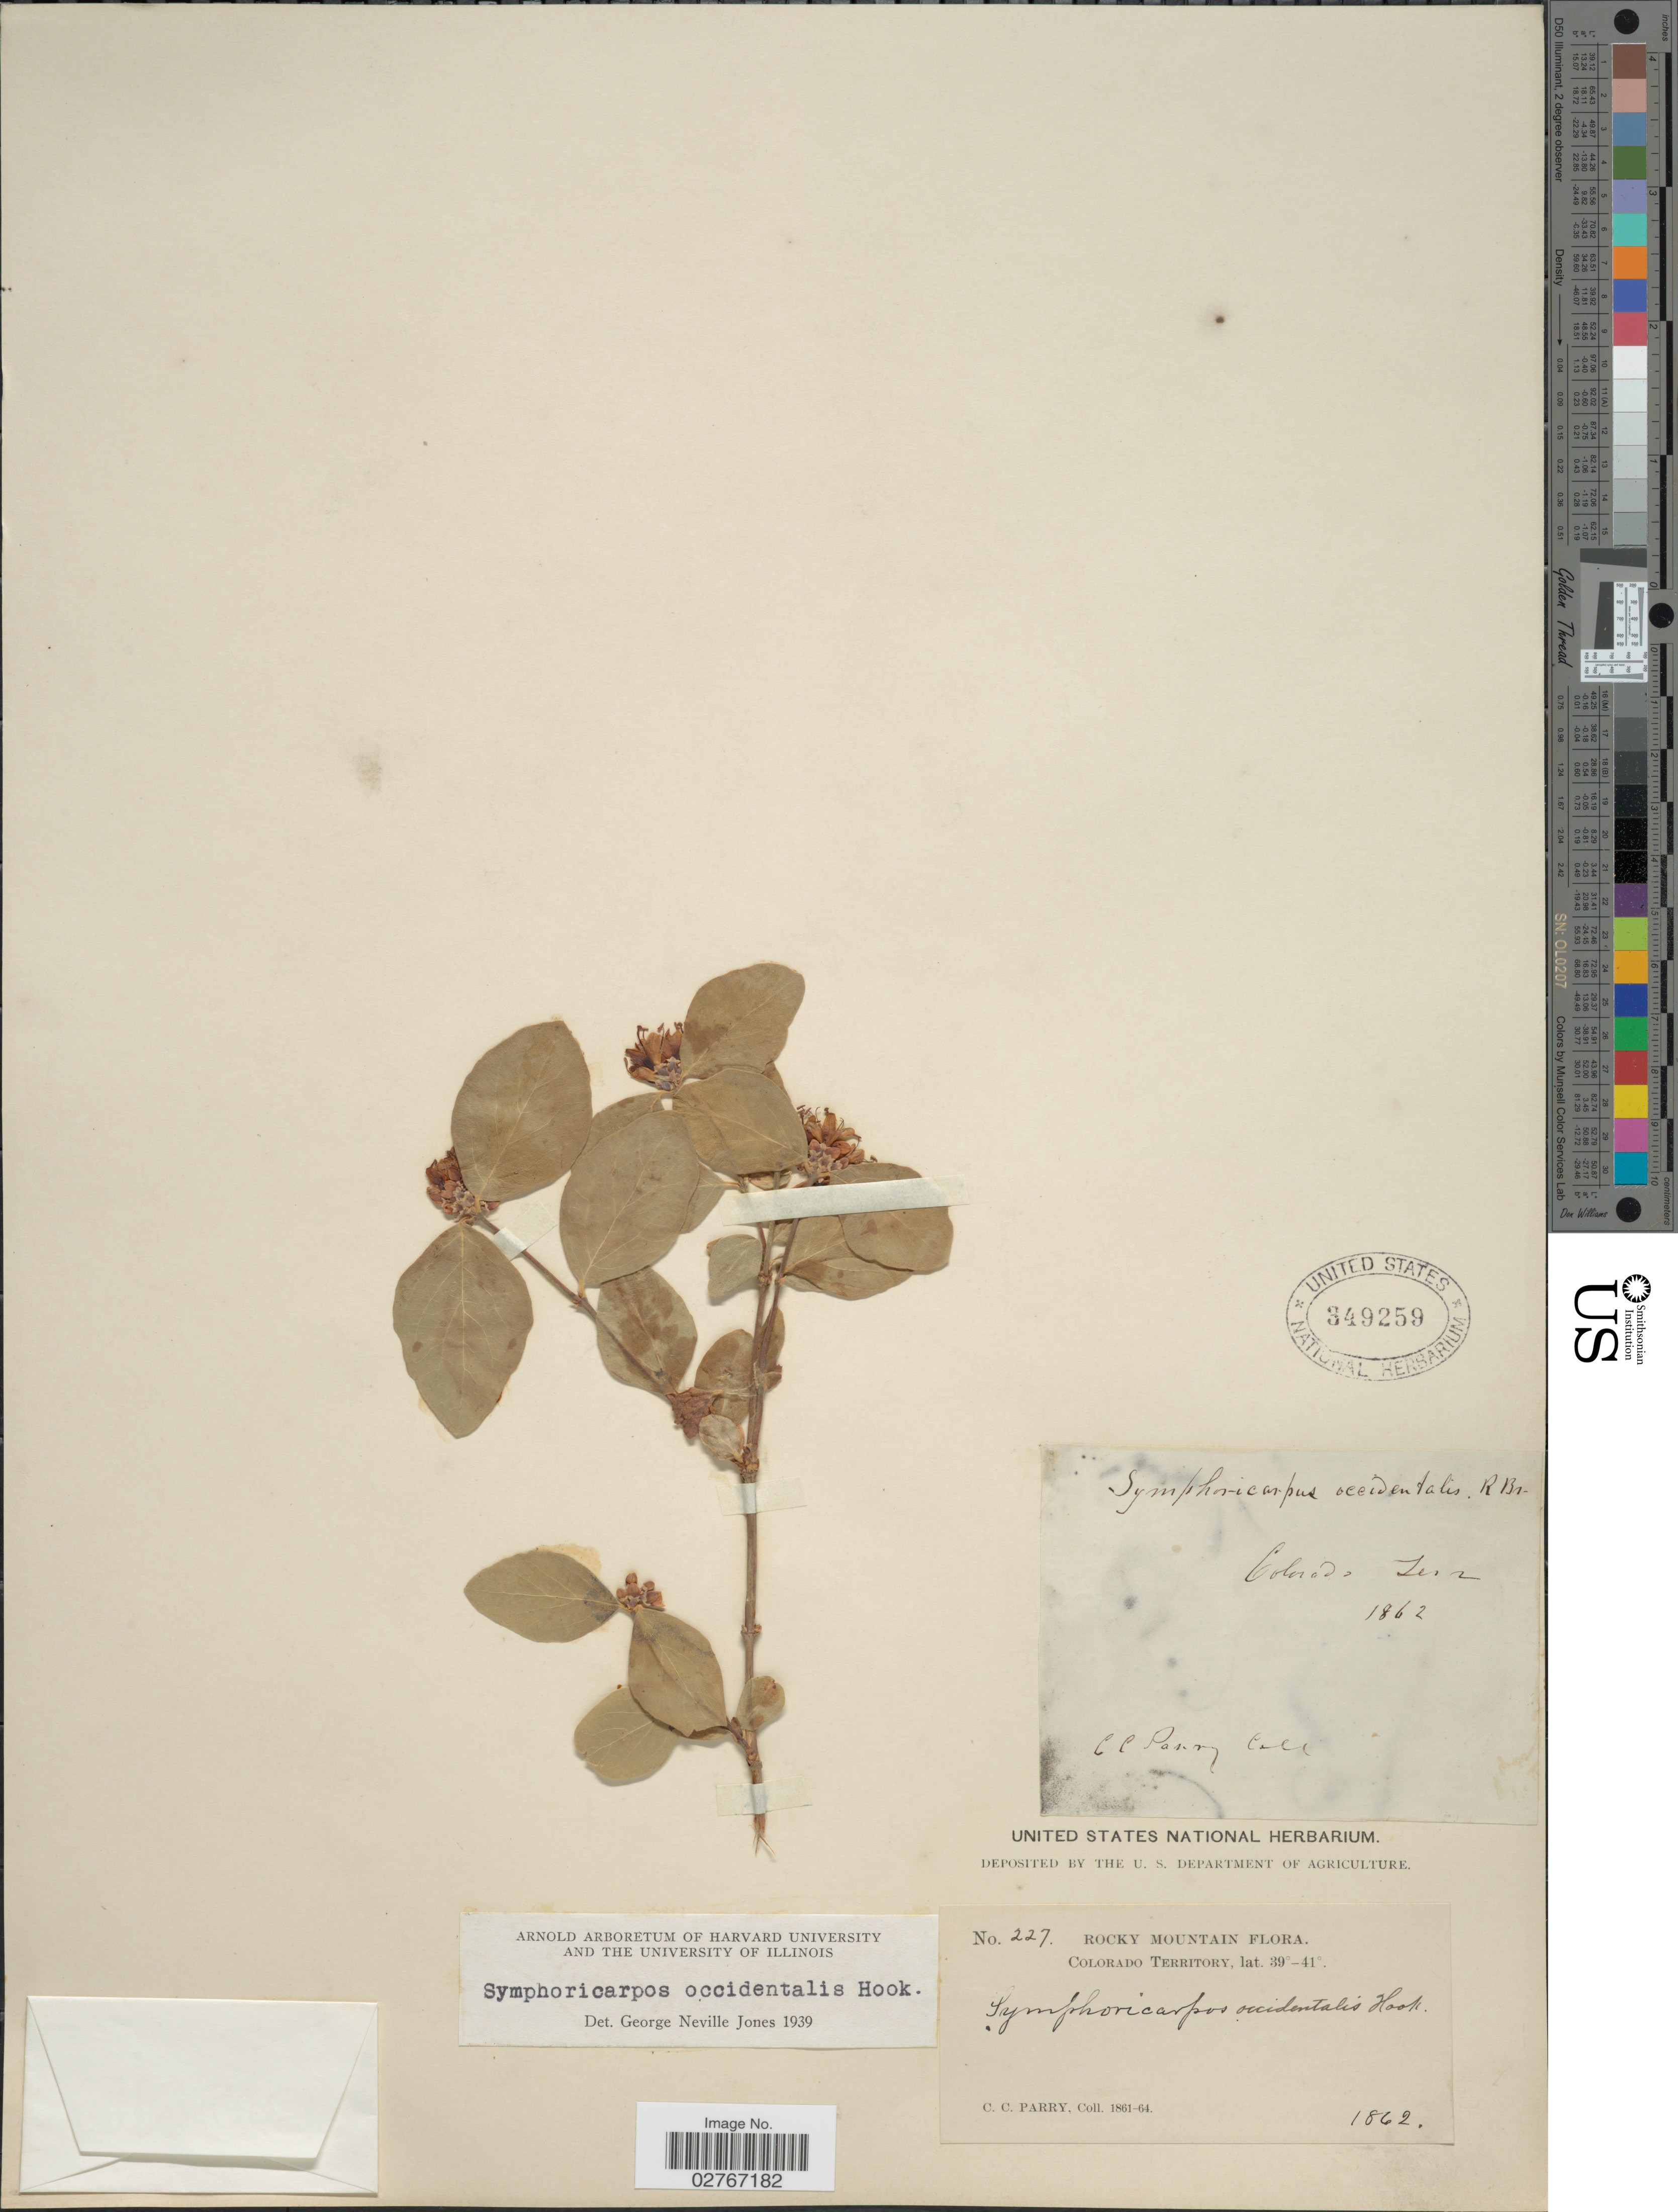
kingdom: Plantae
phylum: Tracheophyta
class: Magnoliopsida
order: Dipsacales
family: Caprifoliaceae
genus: Symphoricarpos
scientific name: Symphoricarpos occidentalis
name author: (R. Br.) Hook.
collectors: C. C. Parry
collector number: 227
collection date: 1862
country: United States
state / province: Colorado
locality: Rocky Mountain, Colorado Territory.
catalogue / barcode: US 349259